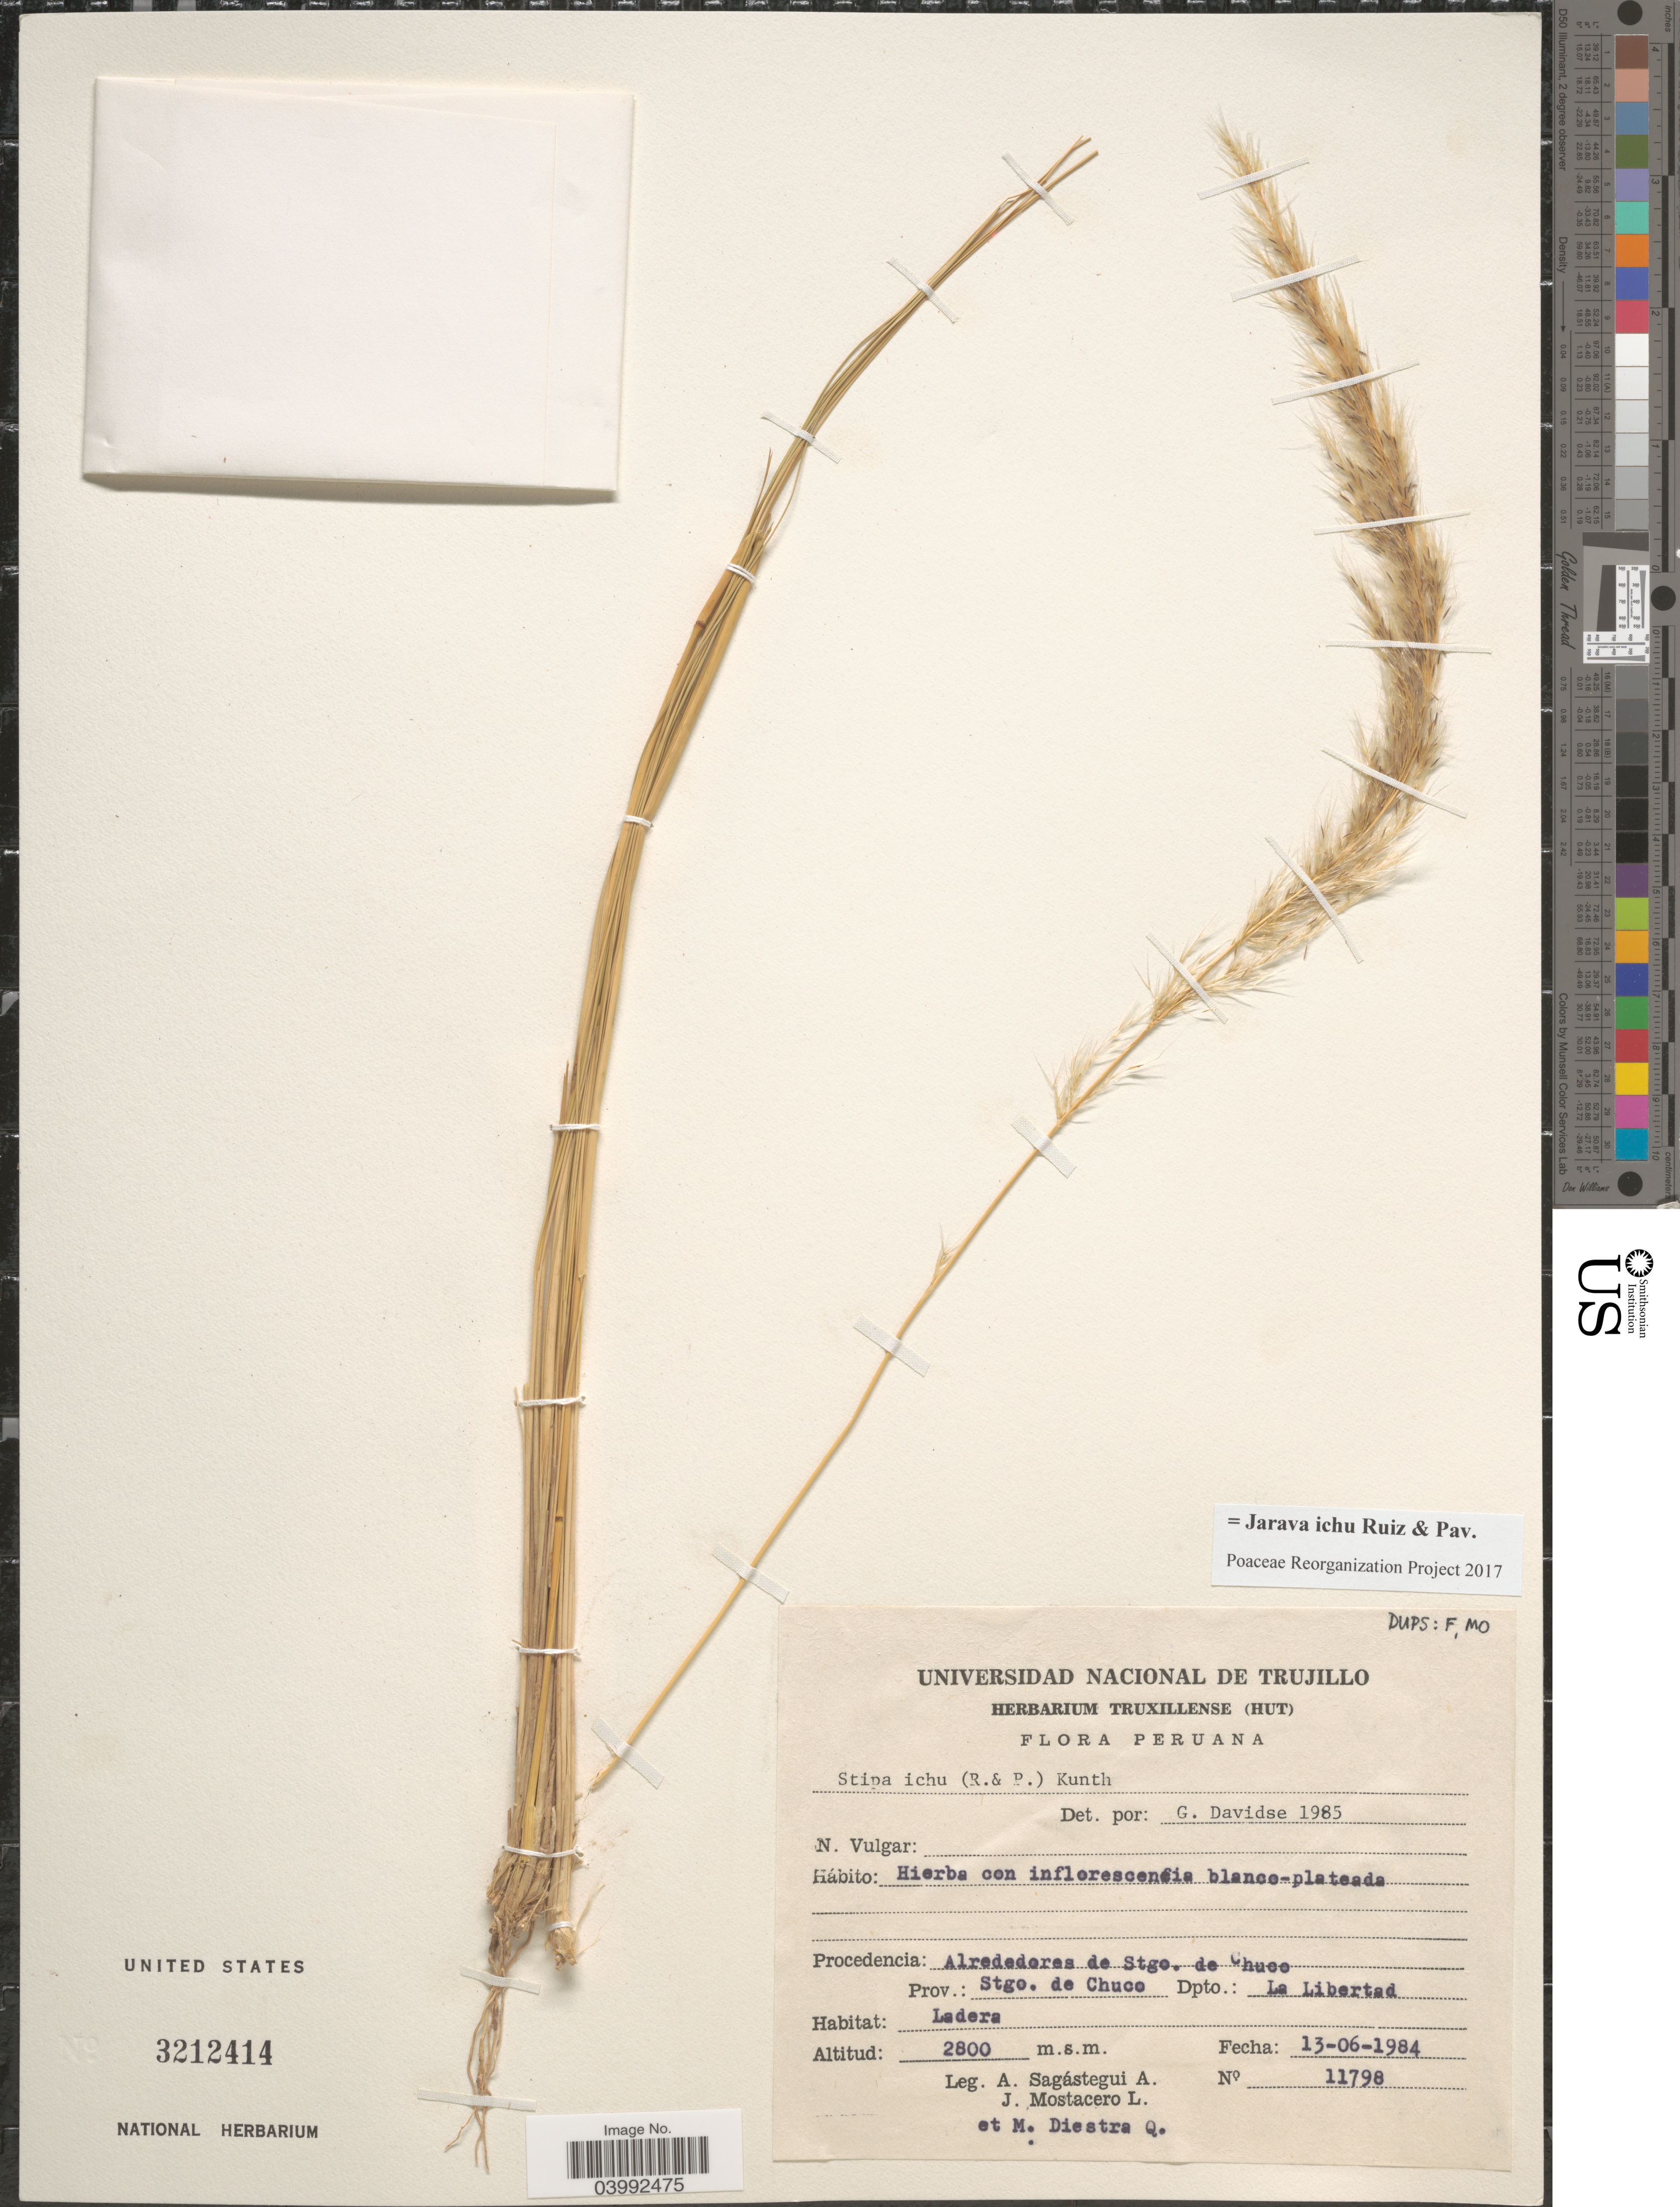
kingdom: Plantae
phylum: Tracheophyta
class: Liliopsida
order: Poales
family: Poaceae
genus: Jarava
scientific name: Jarava ichu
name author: Ruiz & Pav.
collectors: A. Sagástegui A., J. Mostacero L. & M. Diestra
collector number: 11798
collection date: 1984-06-13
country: Peru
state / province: La Libertad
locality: Procedencia: Alrededores de Stgo. de Chuco. Prov.: Stgo. de Chuco. Dpto.: La Libertad.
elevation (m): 2800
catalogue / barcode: US 3212414